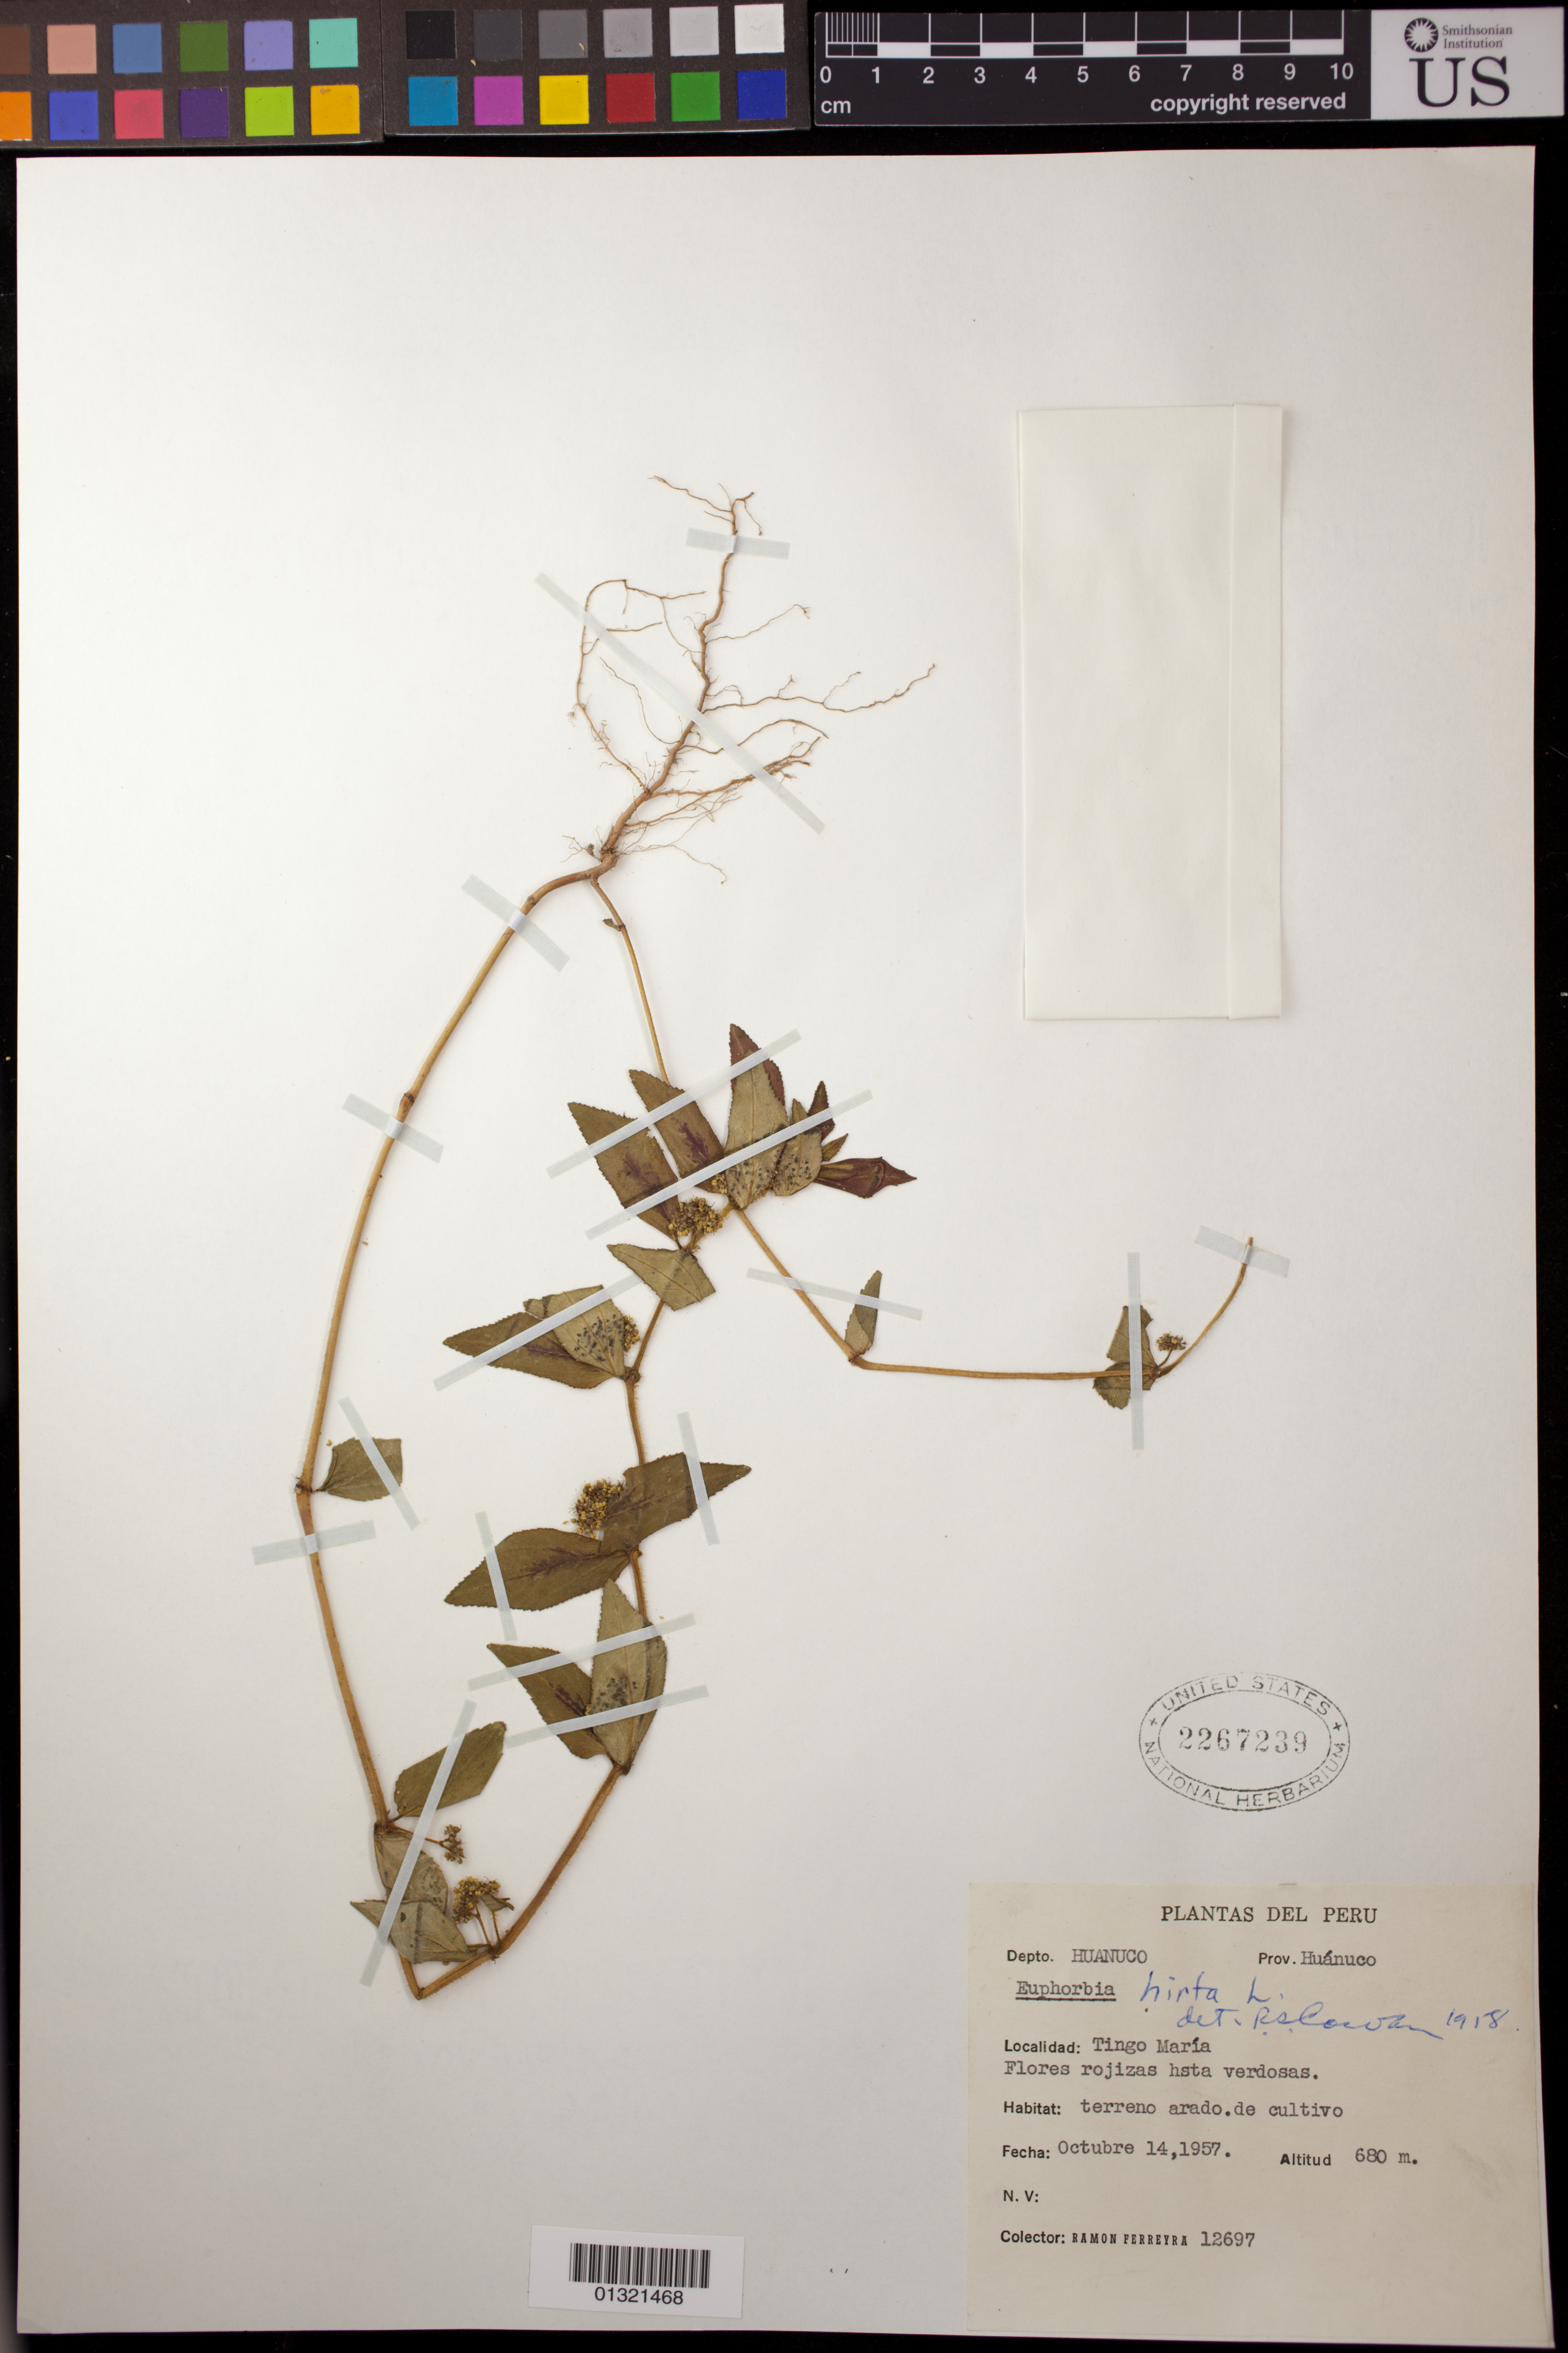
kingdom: Plantae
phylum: Tracheophyta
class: Magnoliopsida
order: Malpighiales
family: Euphorbiaceae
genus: Euphorbia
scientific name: Euphorbia hirta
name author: L.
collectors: R. A. Ferreyra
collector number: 12697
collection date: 1957-10-14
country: Peru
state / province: Huánuco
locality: Prov. Huánuco; Tingo María;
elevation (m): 680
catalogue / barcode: US 2267239